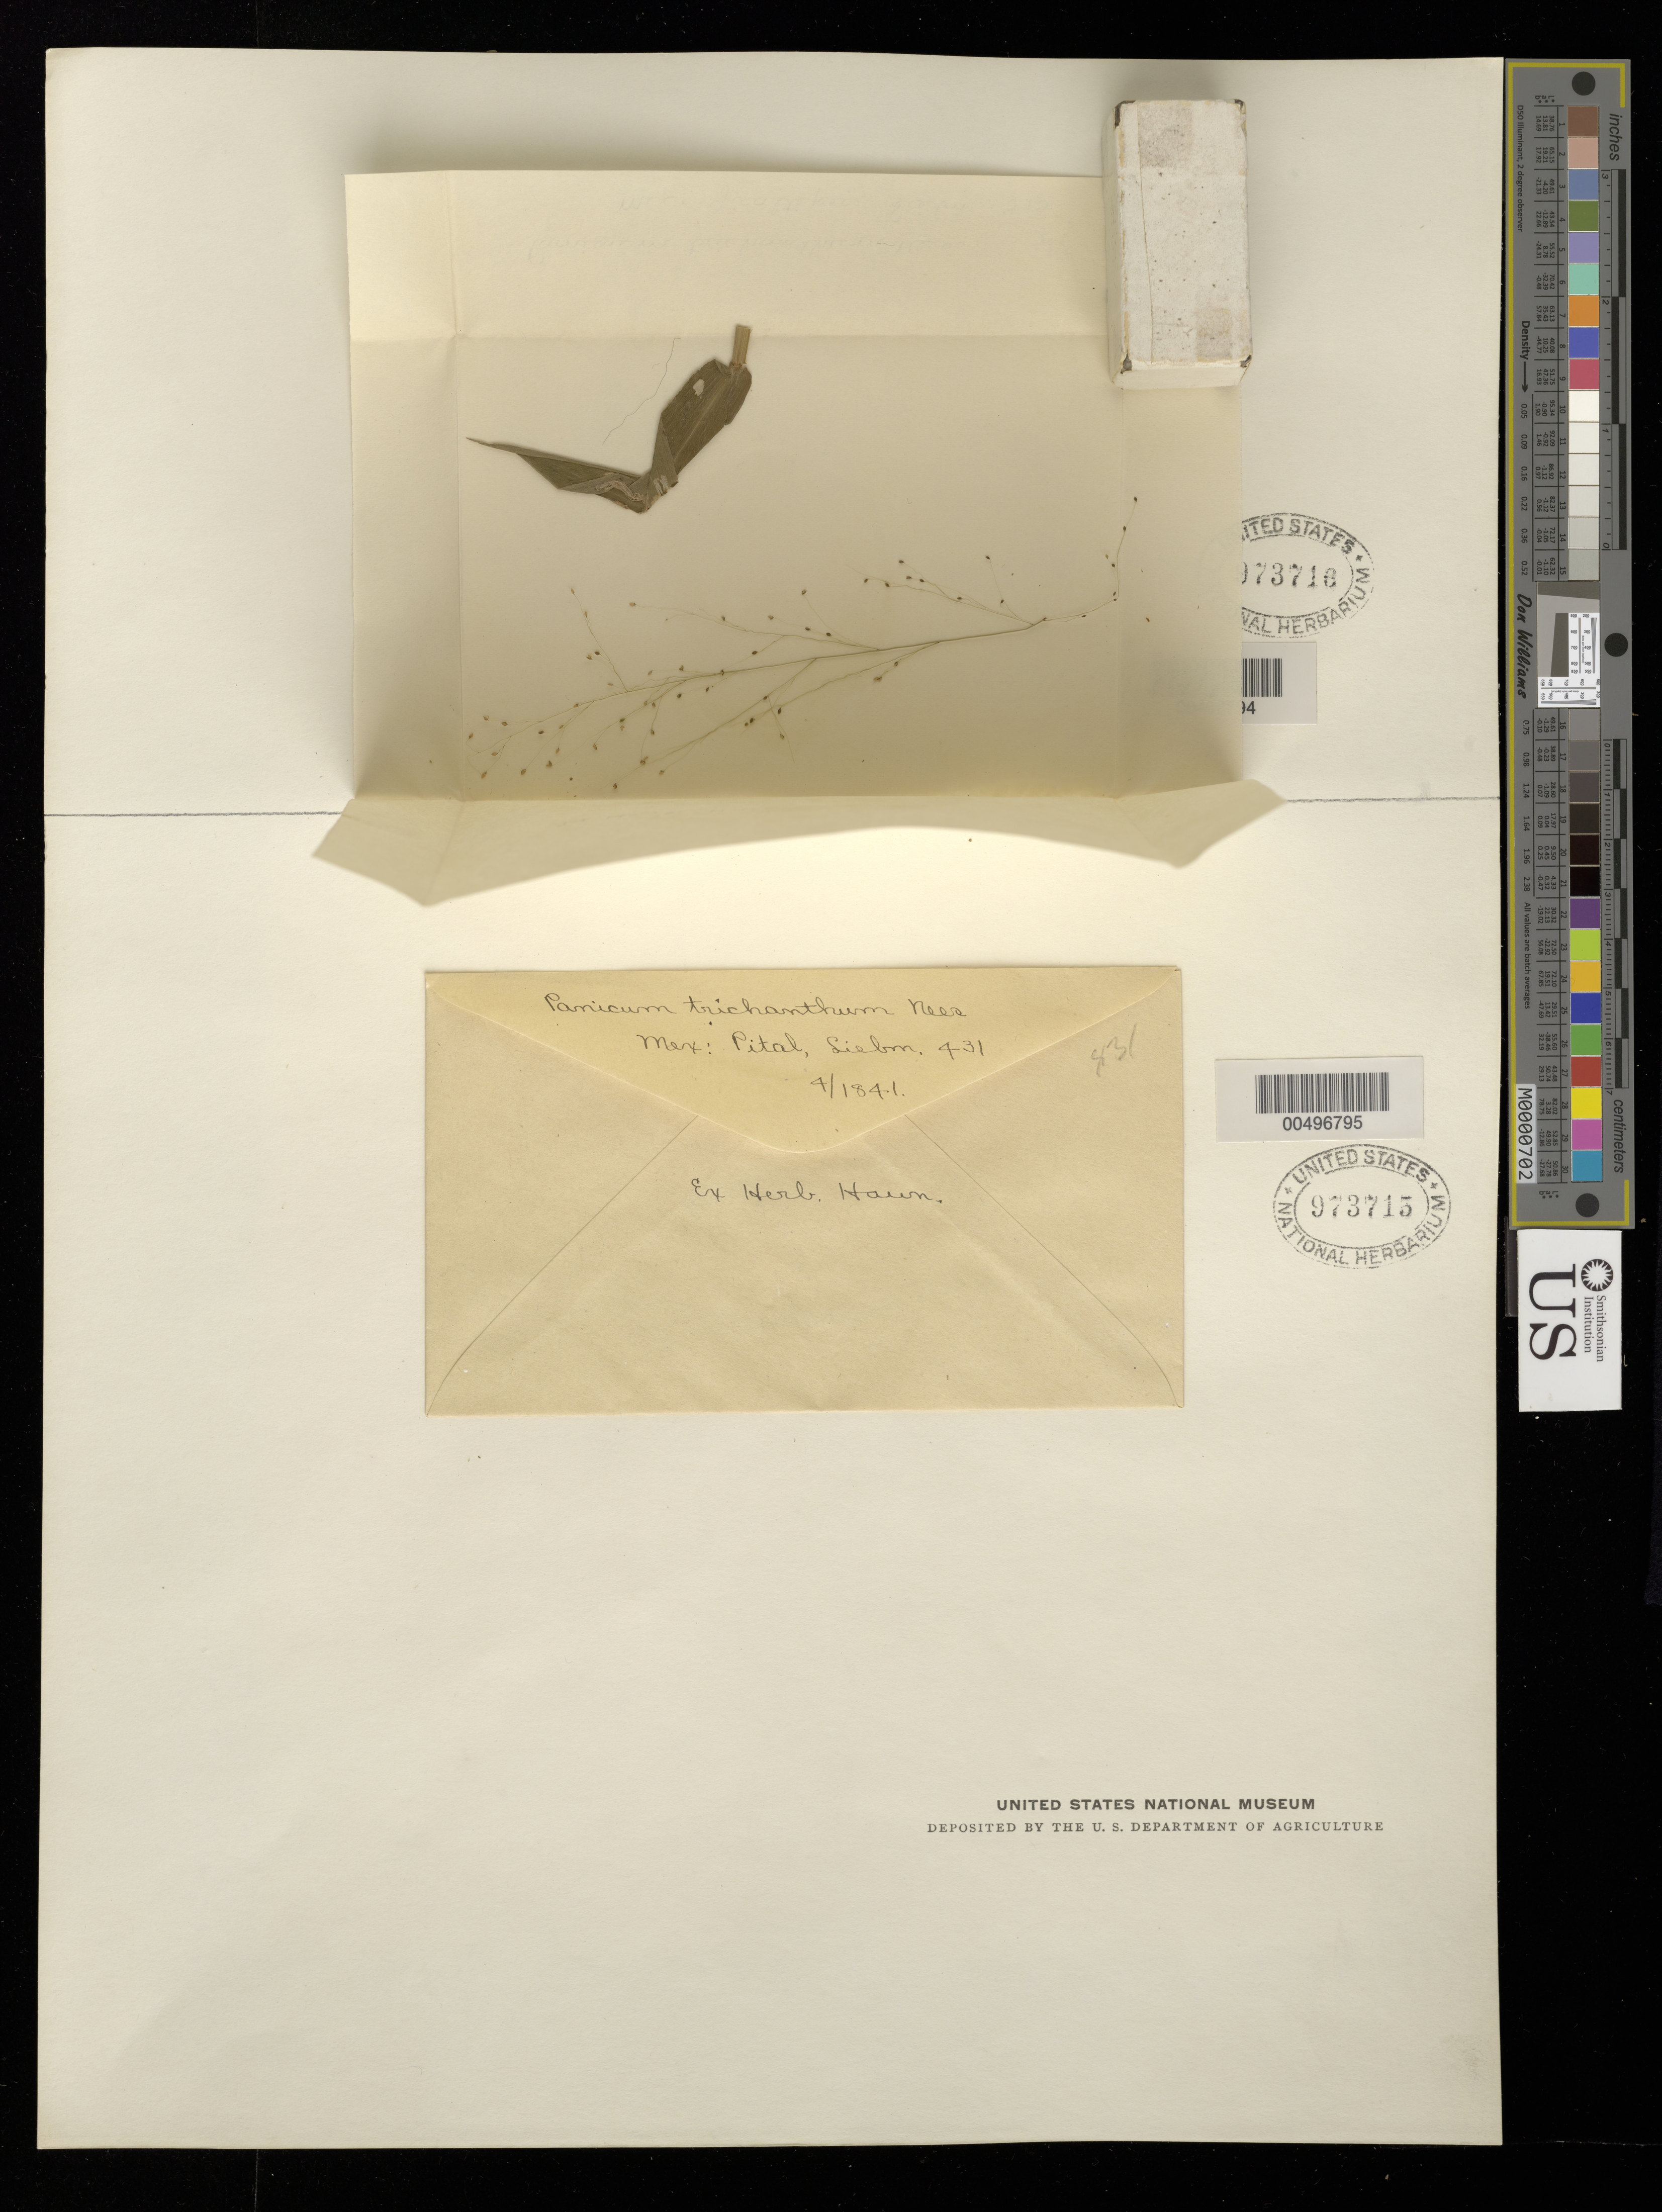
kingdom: Plantae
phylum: Tracheophyta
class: Liliopsida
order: Poales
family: Poaceae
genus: Panicum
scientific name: Panicum trichanthum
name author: Nees in Mart.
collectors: F. M. Liebmann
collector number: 319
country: Mexico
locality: Jicaltepec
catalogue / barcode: US 973716